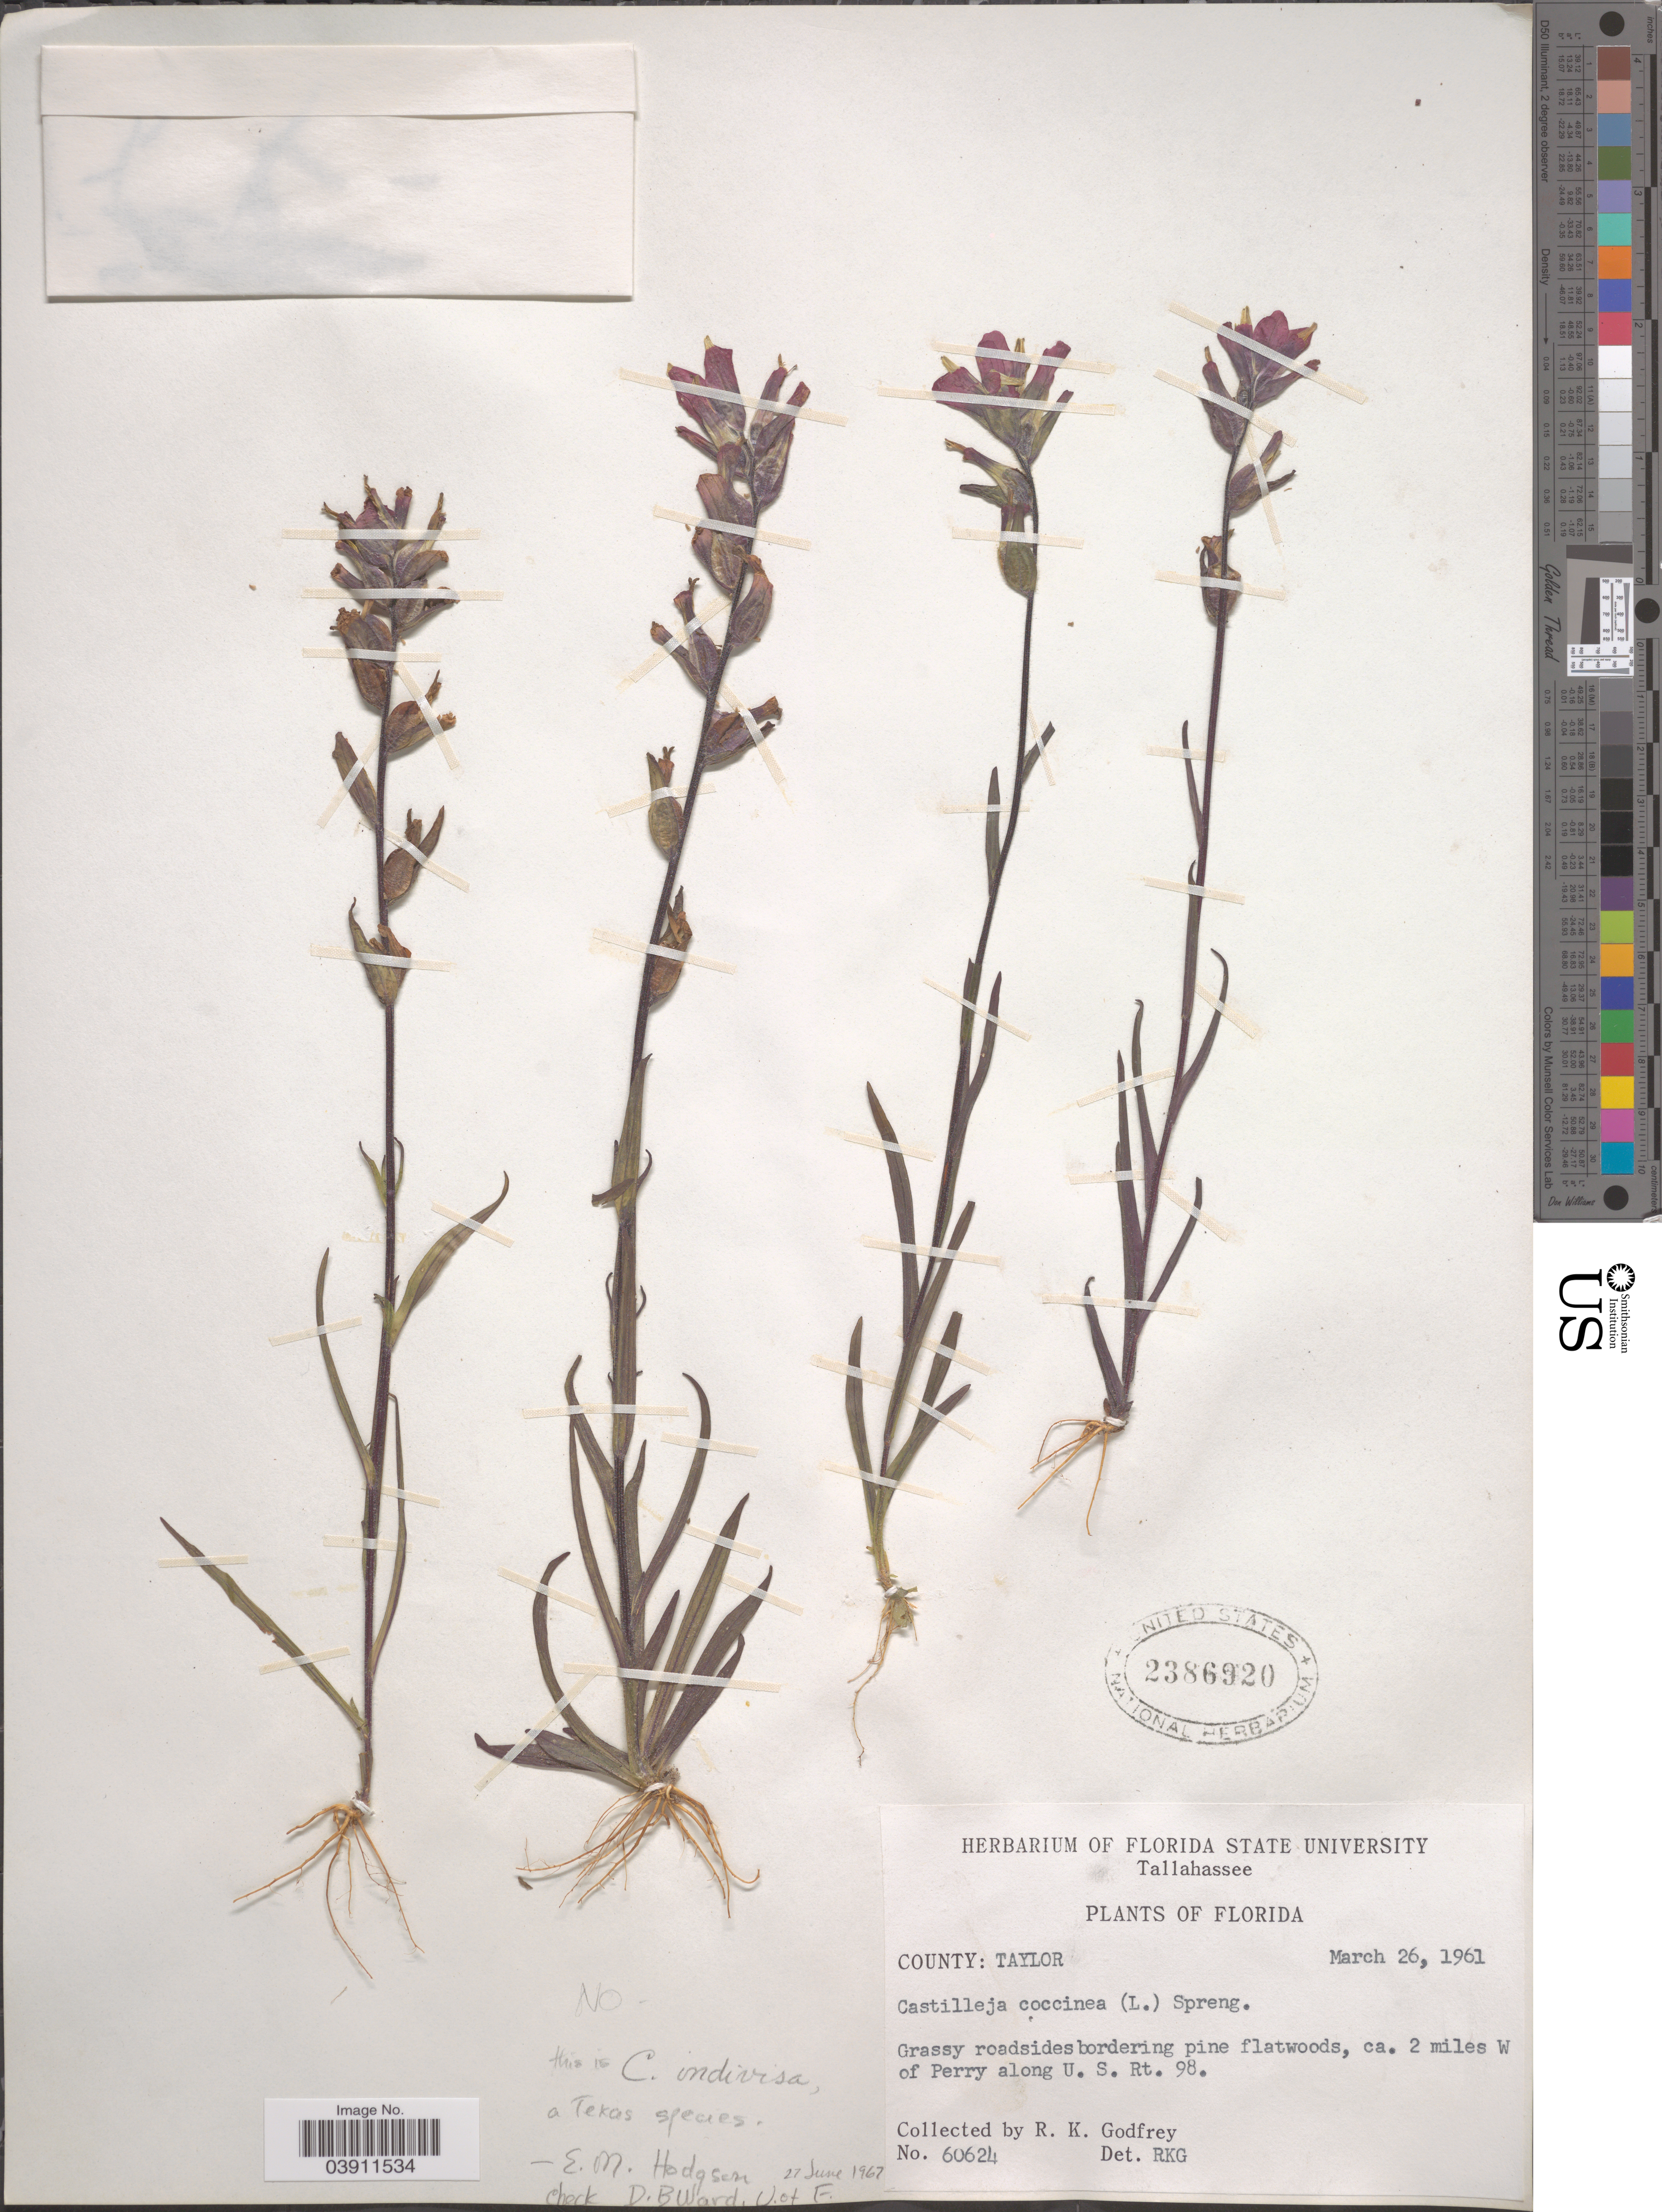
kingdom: Plantae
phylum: Tracheophyta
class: Magnoliopsida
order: Lamiales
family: Orobanchaceae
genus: Castilleja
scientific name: Castilleja coccinea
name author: (L.) Spreng.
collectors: R. K. Godfrey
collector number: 60624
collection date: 1961-03-26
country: United States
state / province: Florida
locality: County: Taylor. Ca. 2 miles W of Perry along U. S. Rt. 98.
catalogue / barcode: US 2386920